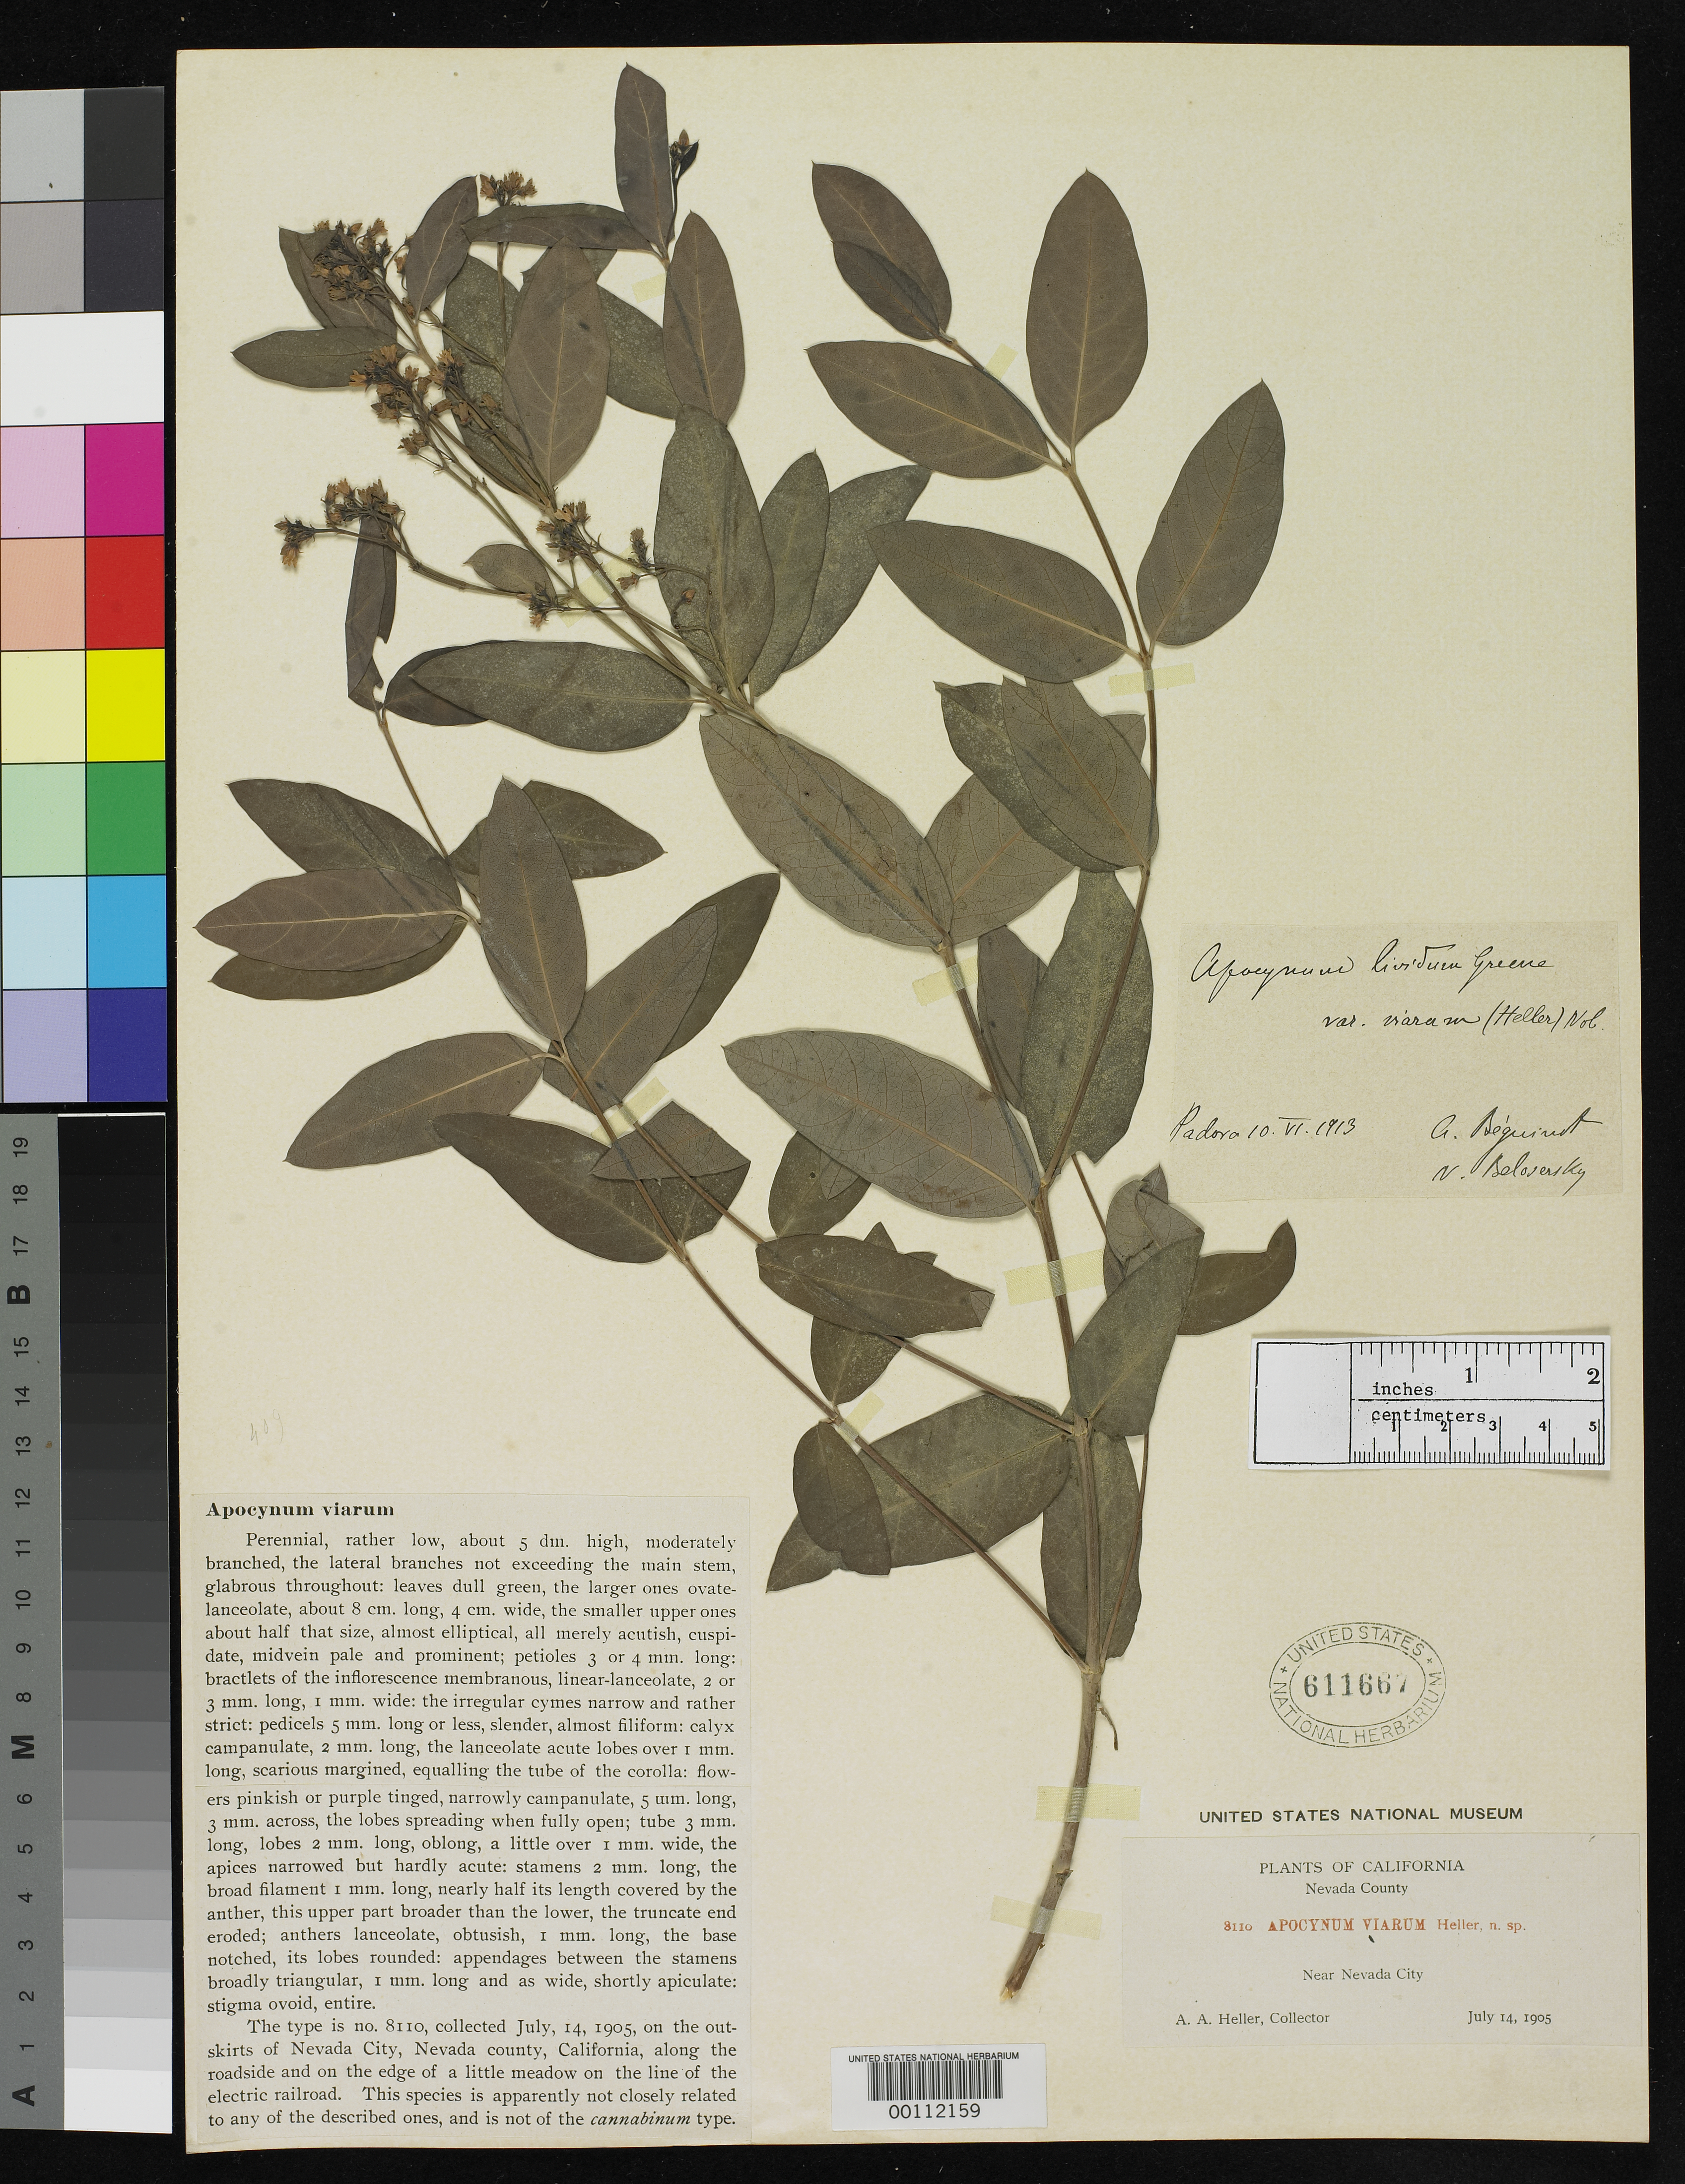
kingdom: Plantae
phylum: Tracheophyta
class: Magnoliopsida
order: Gentianales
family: Apocynaceae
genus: Apocynum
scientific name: Apocynum viarum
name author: A. Heller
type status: Isotype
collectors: A. A. Heller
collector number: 8110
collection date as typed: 14 Jul 1905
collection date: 1905-07-14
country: United States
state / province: California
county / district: Nevada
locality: Nevada City.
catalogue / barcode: US 611667